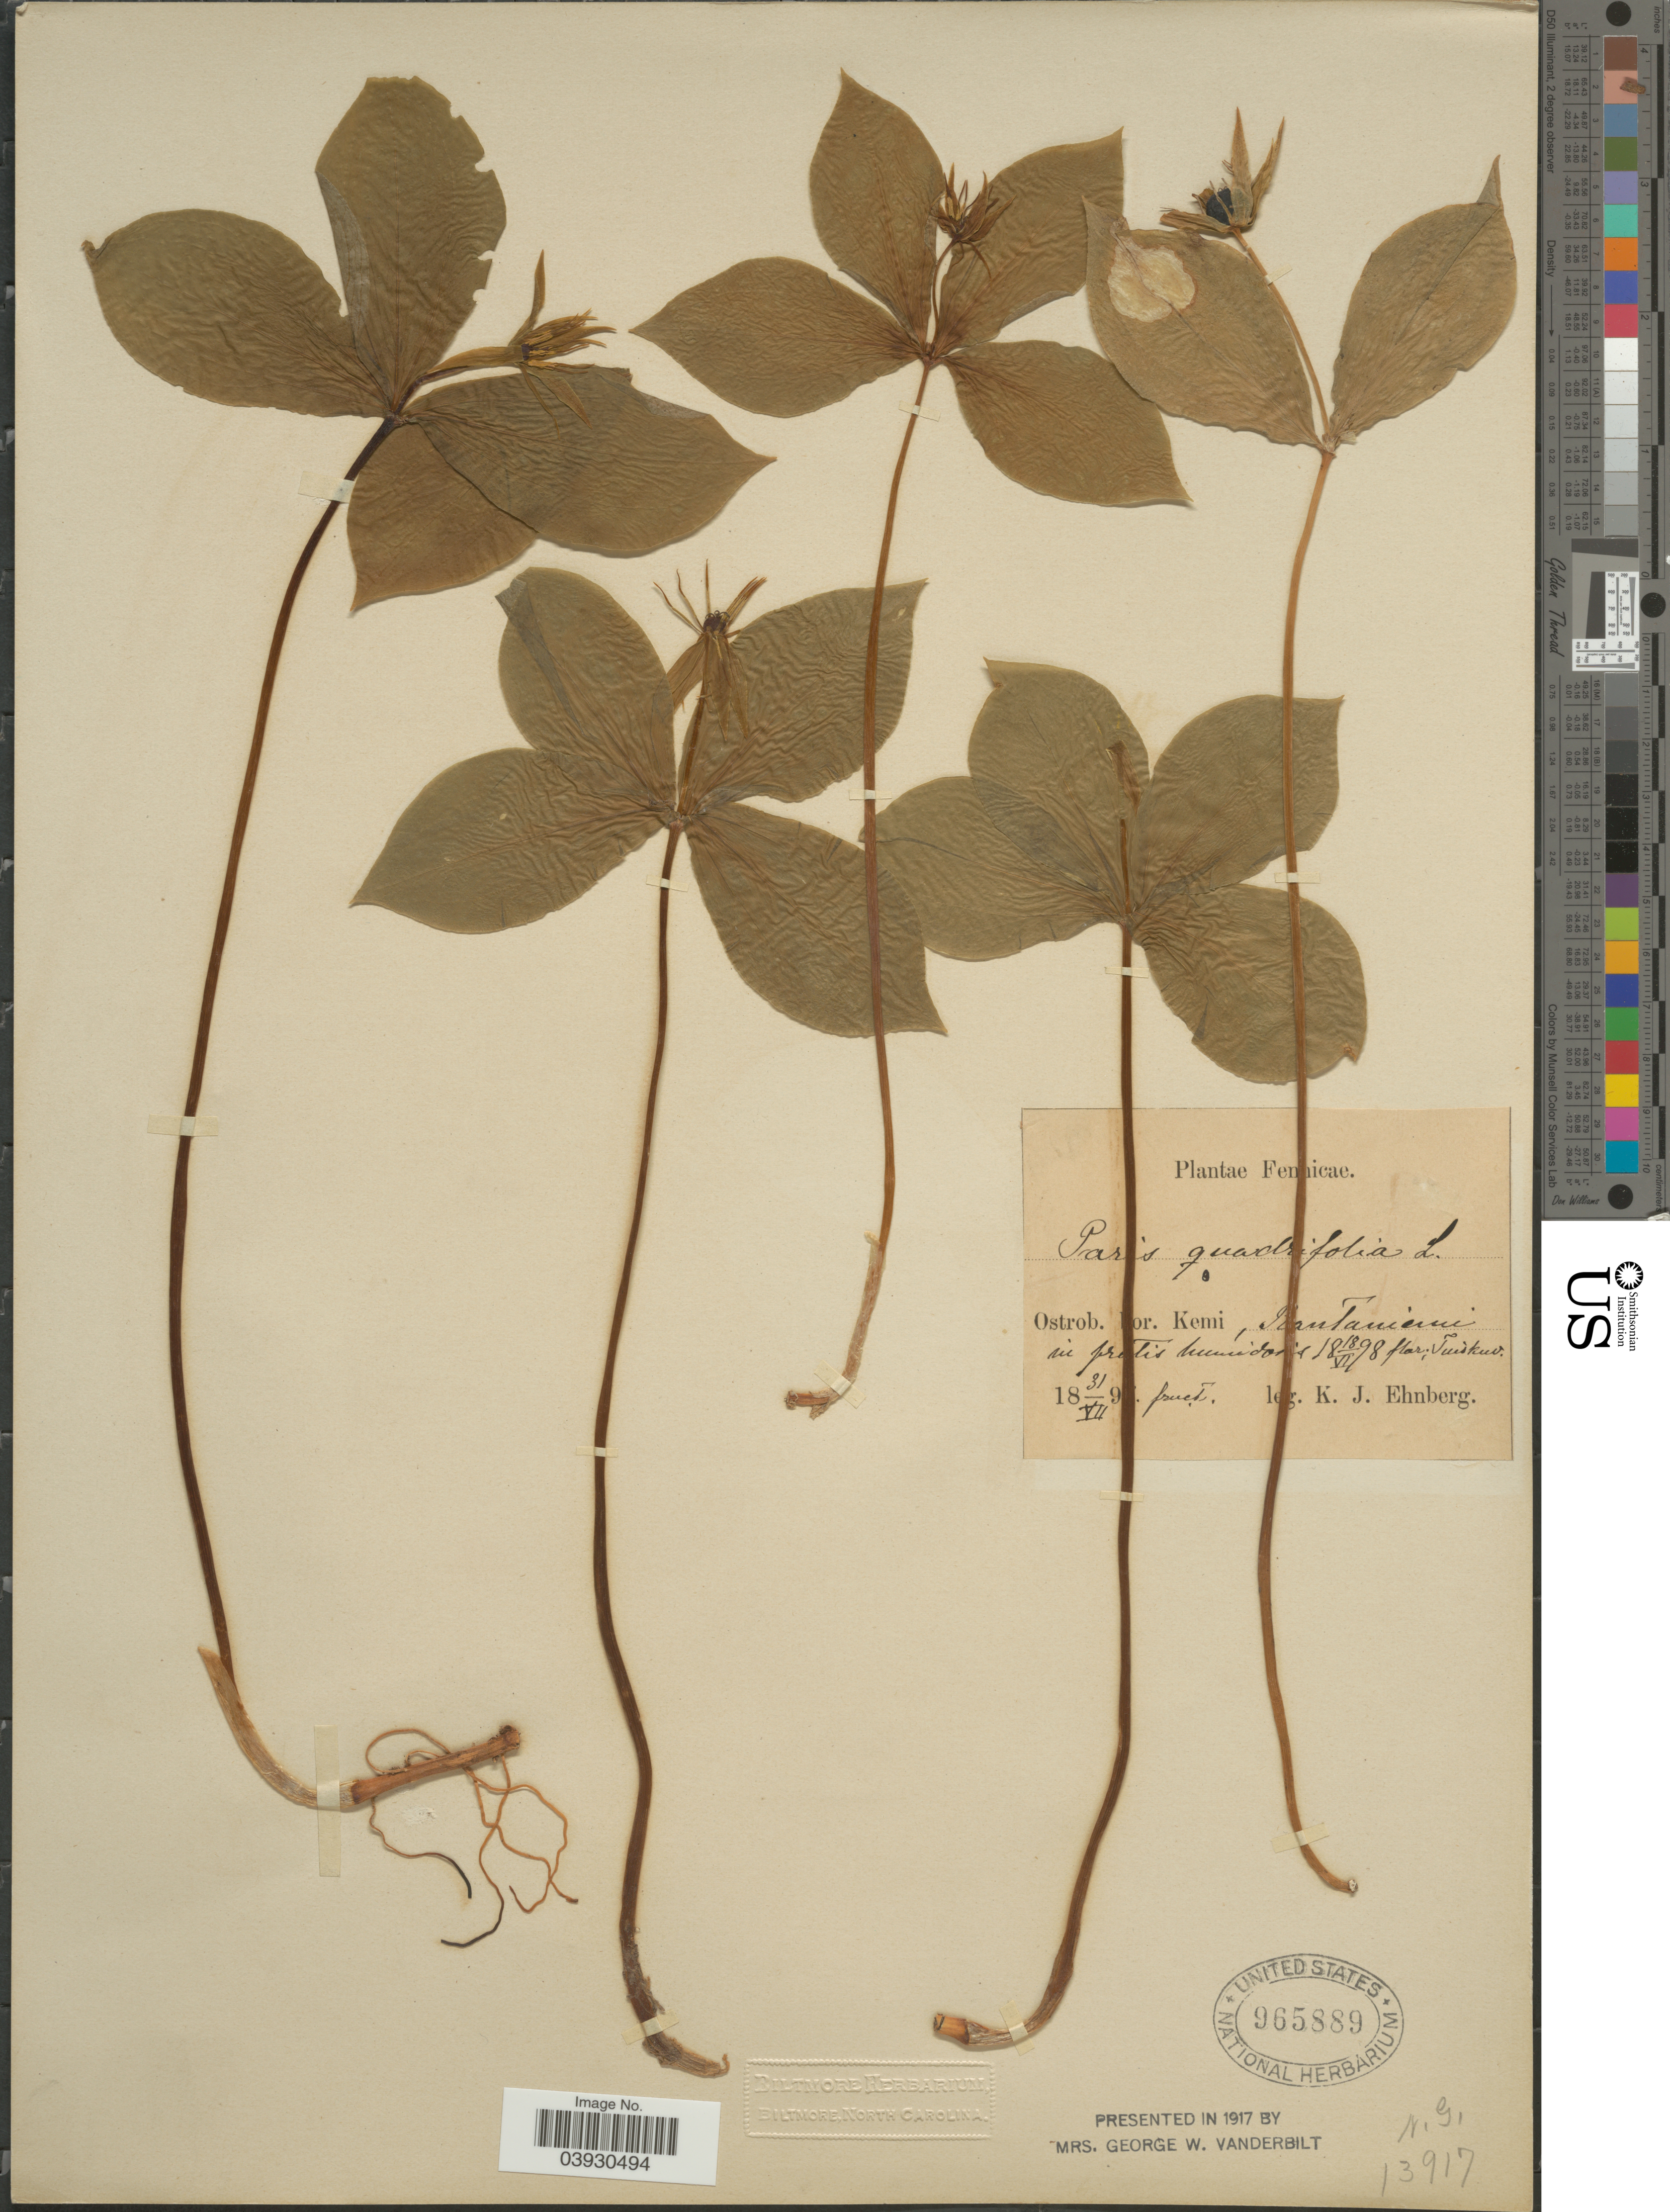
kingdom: Plantae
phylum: Tracheophyta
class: Liliopsida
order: Liliales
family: Melanthiaceae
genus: Paris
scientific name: Paris quadrifolia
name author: L.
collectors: K. Ehnberg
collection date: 1898-06-18/1898-07-31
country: Finland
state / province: Pohjois-Pohjanmaa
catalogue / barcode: US 965889